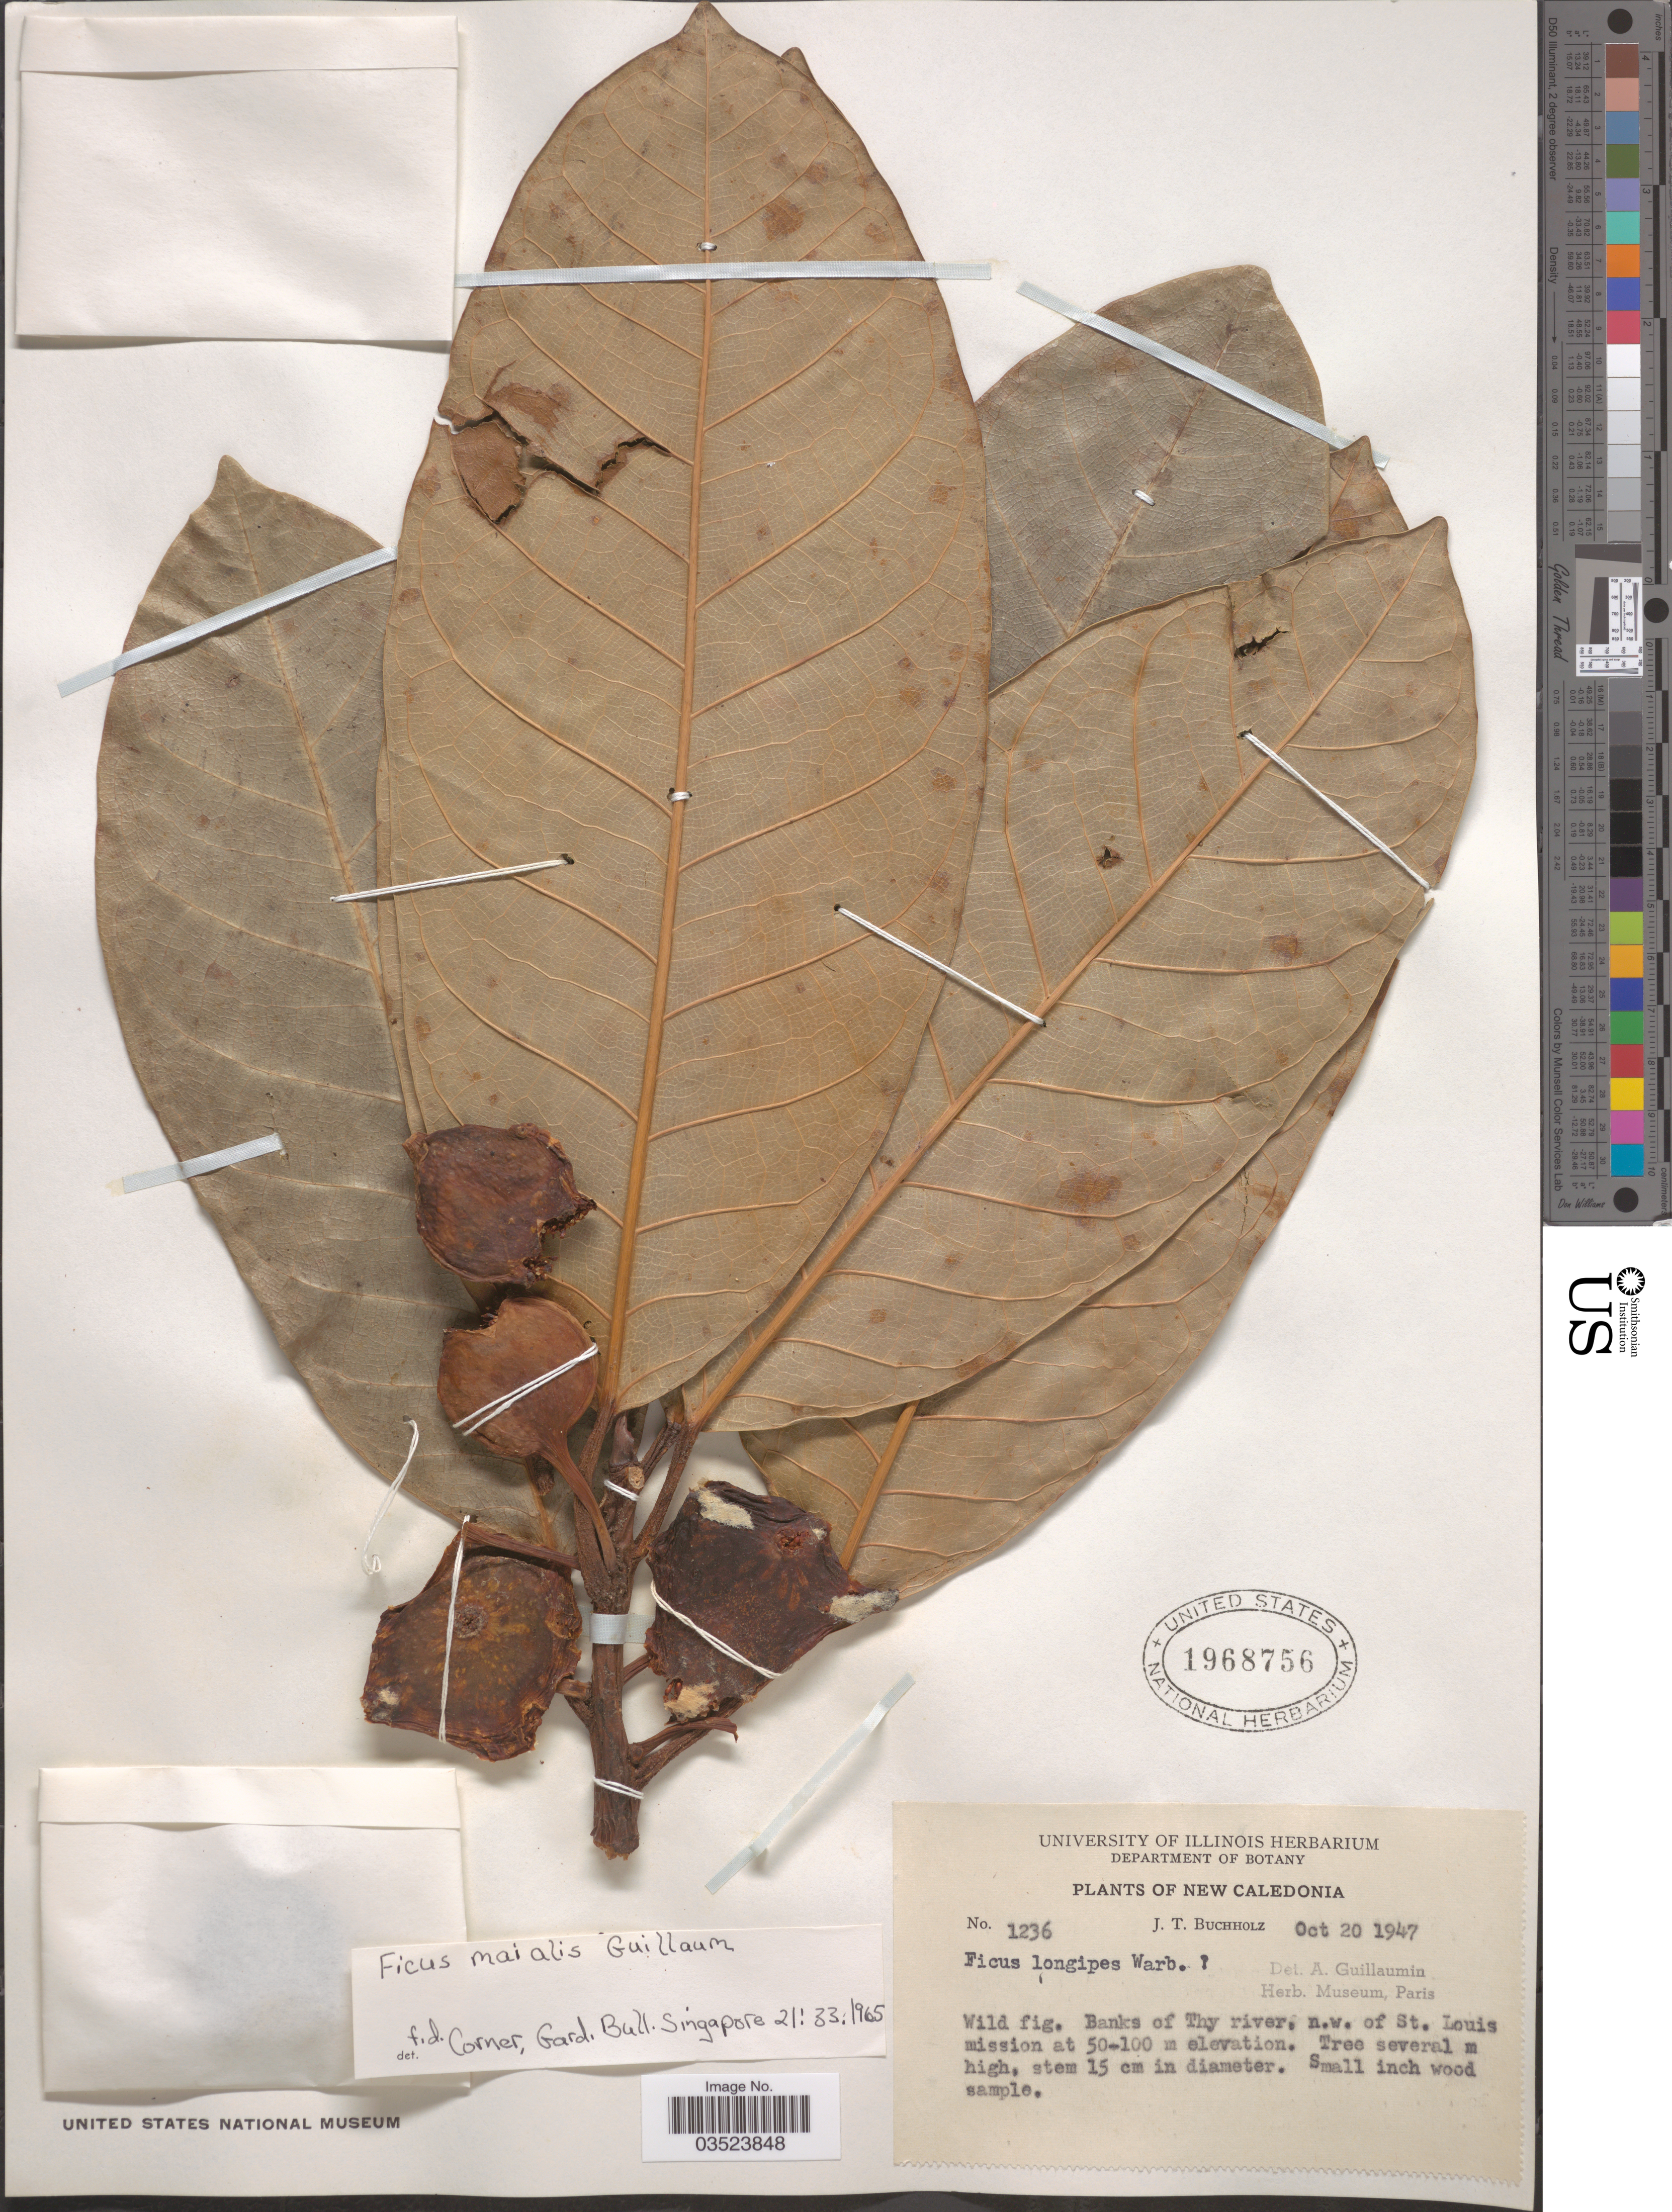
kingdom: Plantae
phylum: Tracheophyta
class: Magnoliopsida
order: Rosales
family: Moraceae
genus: Ficus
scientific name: Ficus maialis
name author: Guillaumin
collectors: J. T. Buchholz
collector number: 1236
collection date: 1947-10-20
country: New Caledonia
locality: Banks of Thy river, n.w. of St. Louis mission.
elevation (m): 50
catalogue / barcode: US 1968756